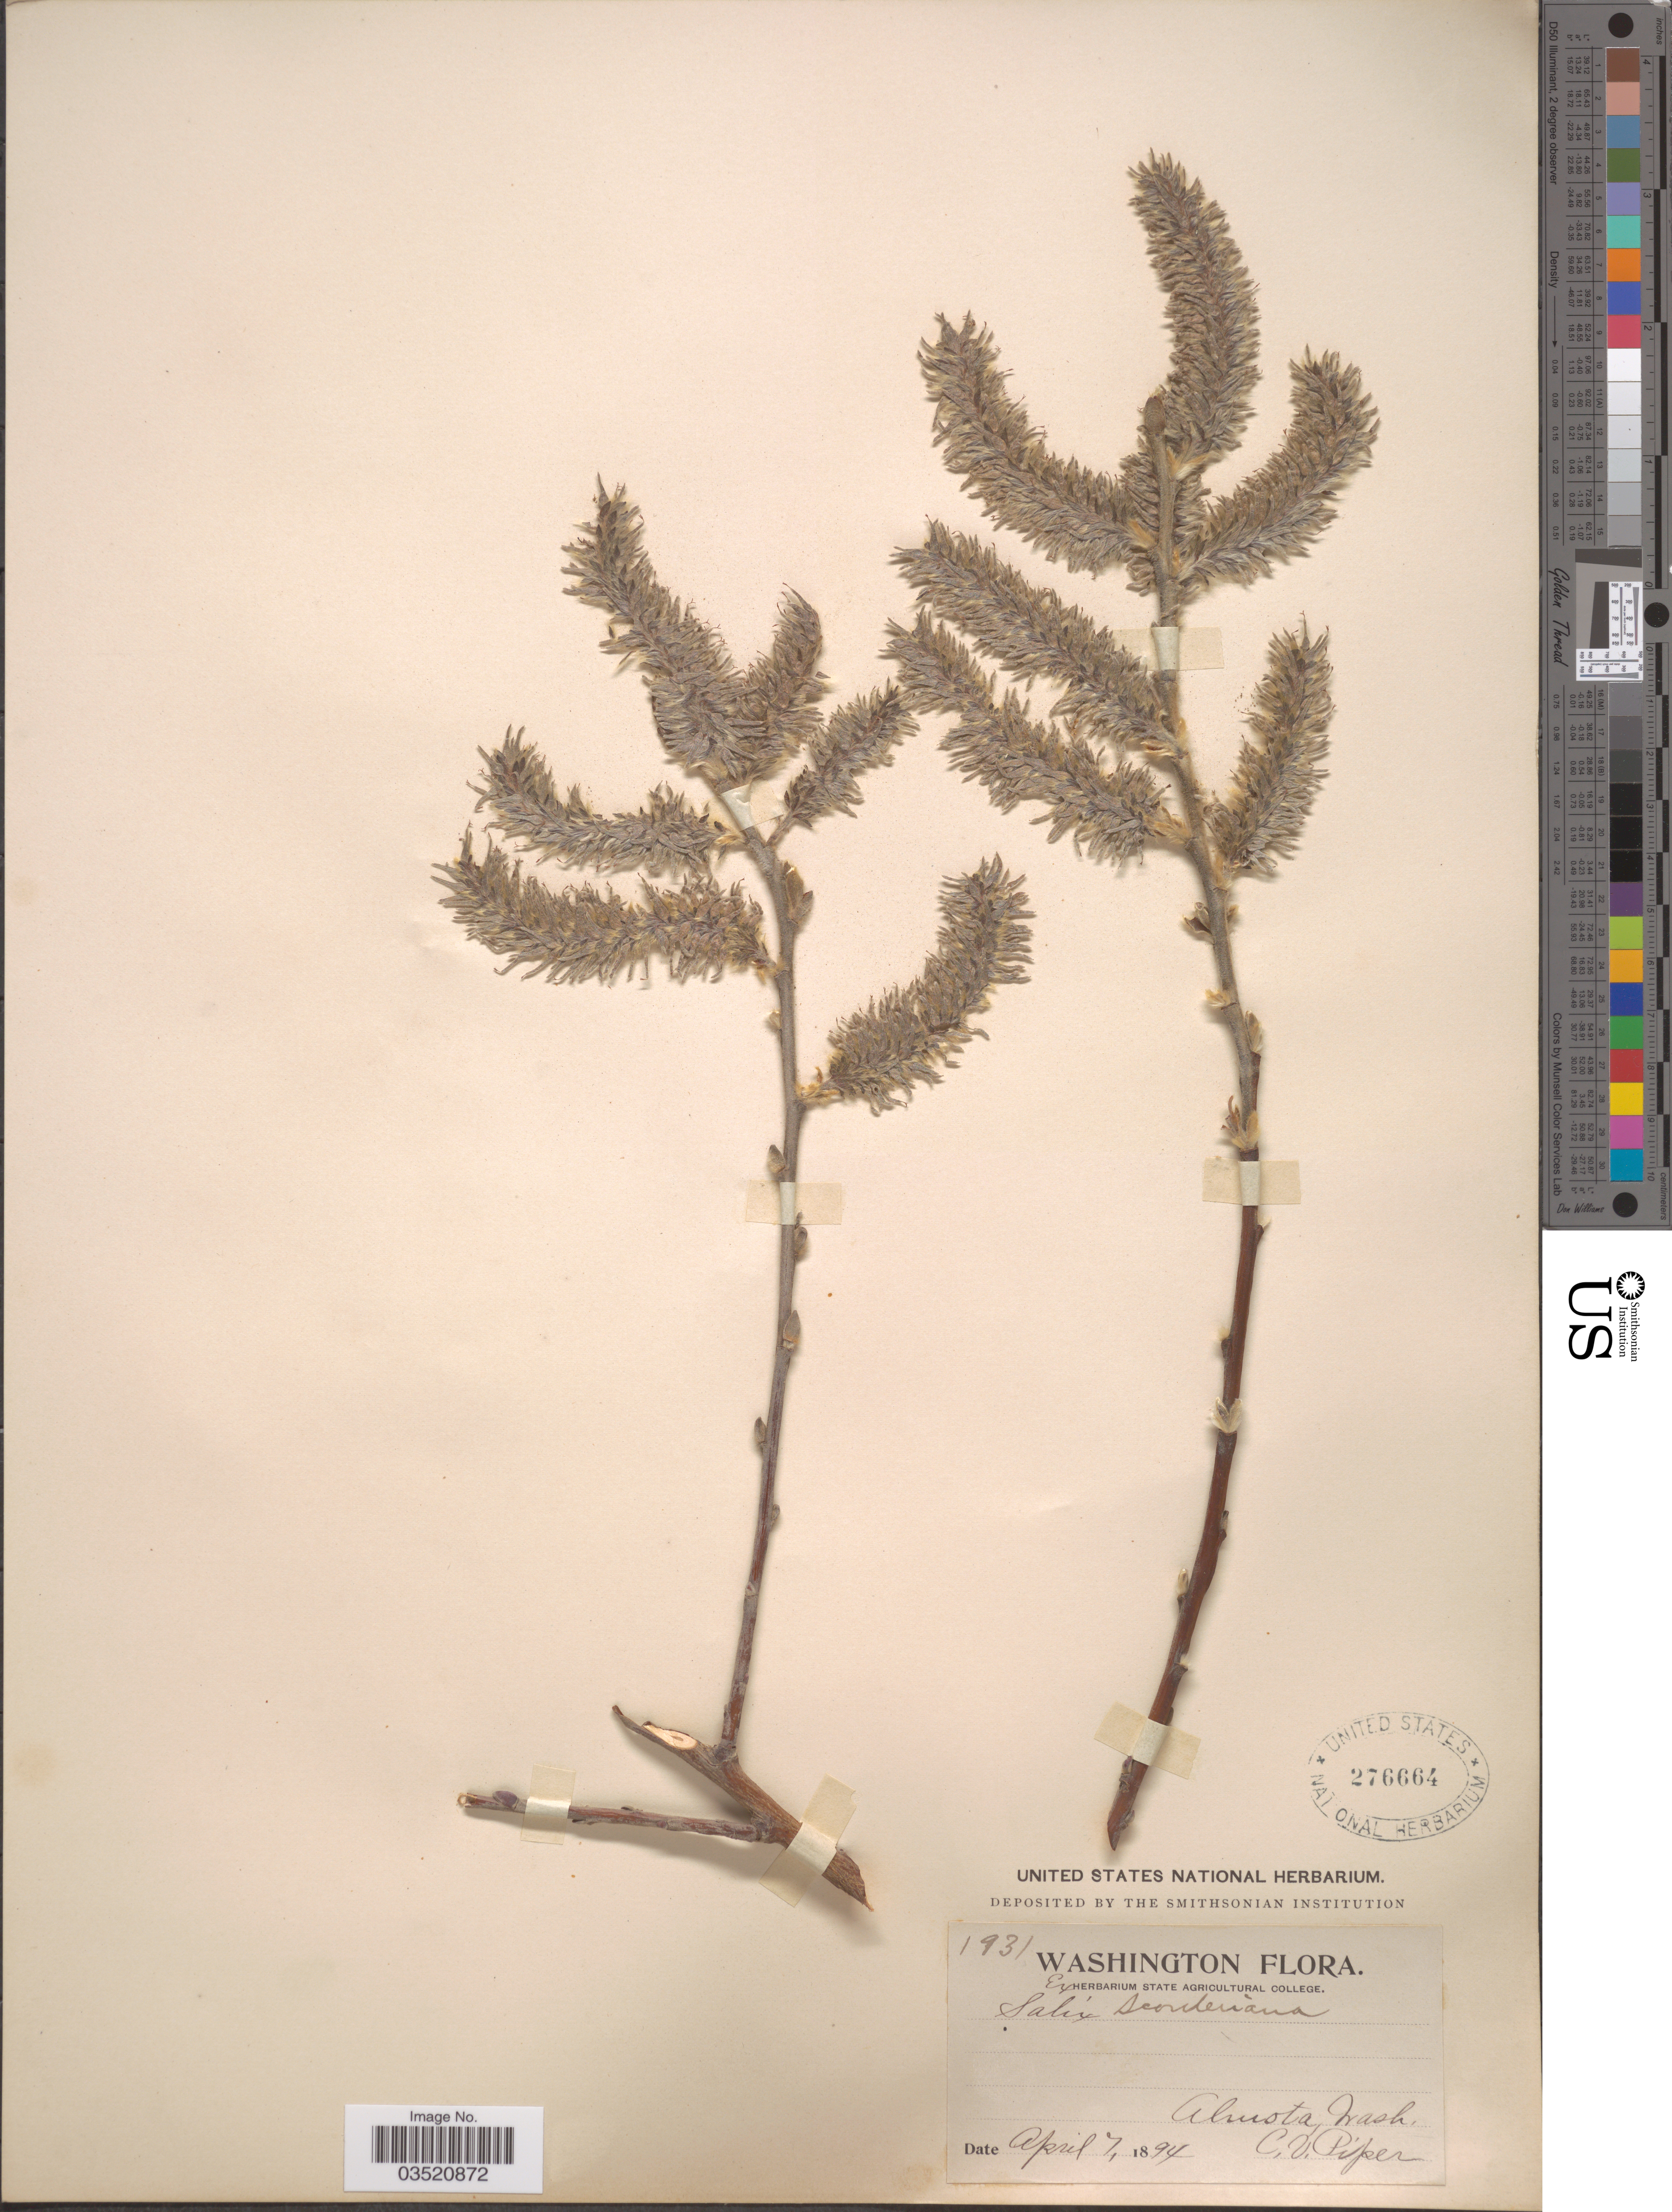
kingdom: Plantae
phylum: Tracheophyta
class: Magnoliopsida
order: Malpighiales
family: Salicaceae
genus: Salix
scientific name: Salix scouleriana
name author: Barratt ex Hook.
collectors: C. V. Piper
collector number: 1931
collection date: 1894-04-07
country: United States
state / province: Washington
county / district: Whitman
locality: Almota.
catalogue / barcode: US 276664